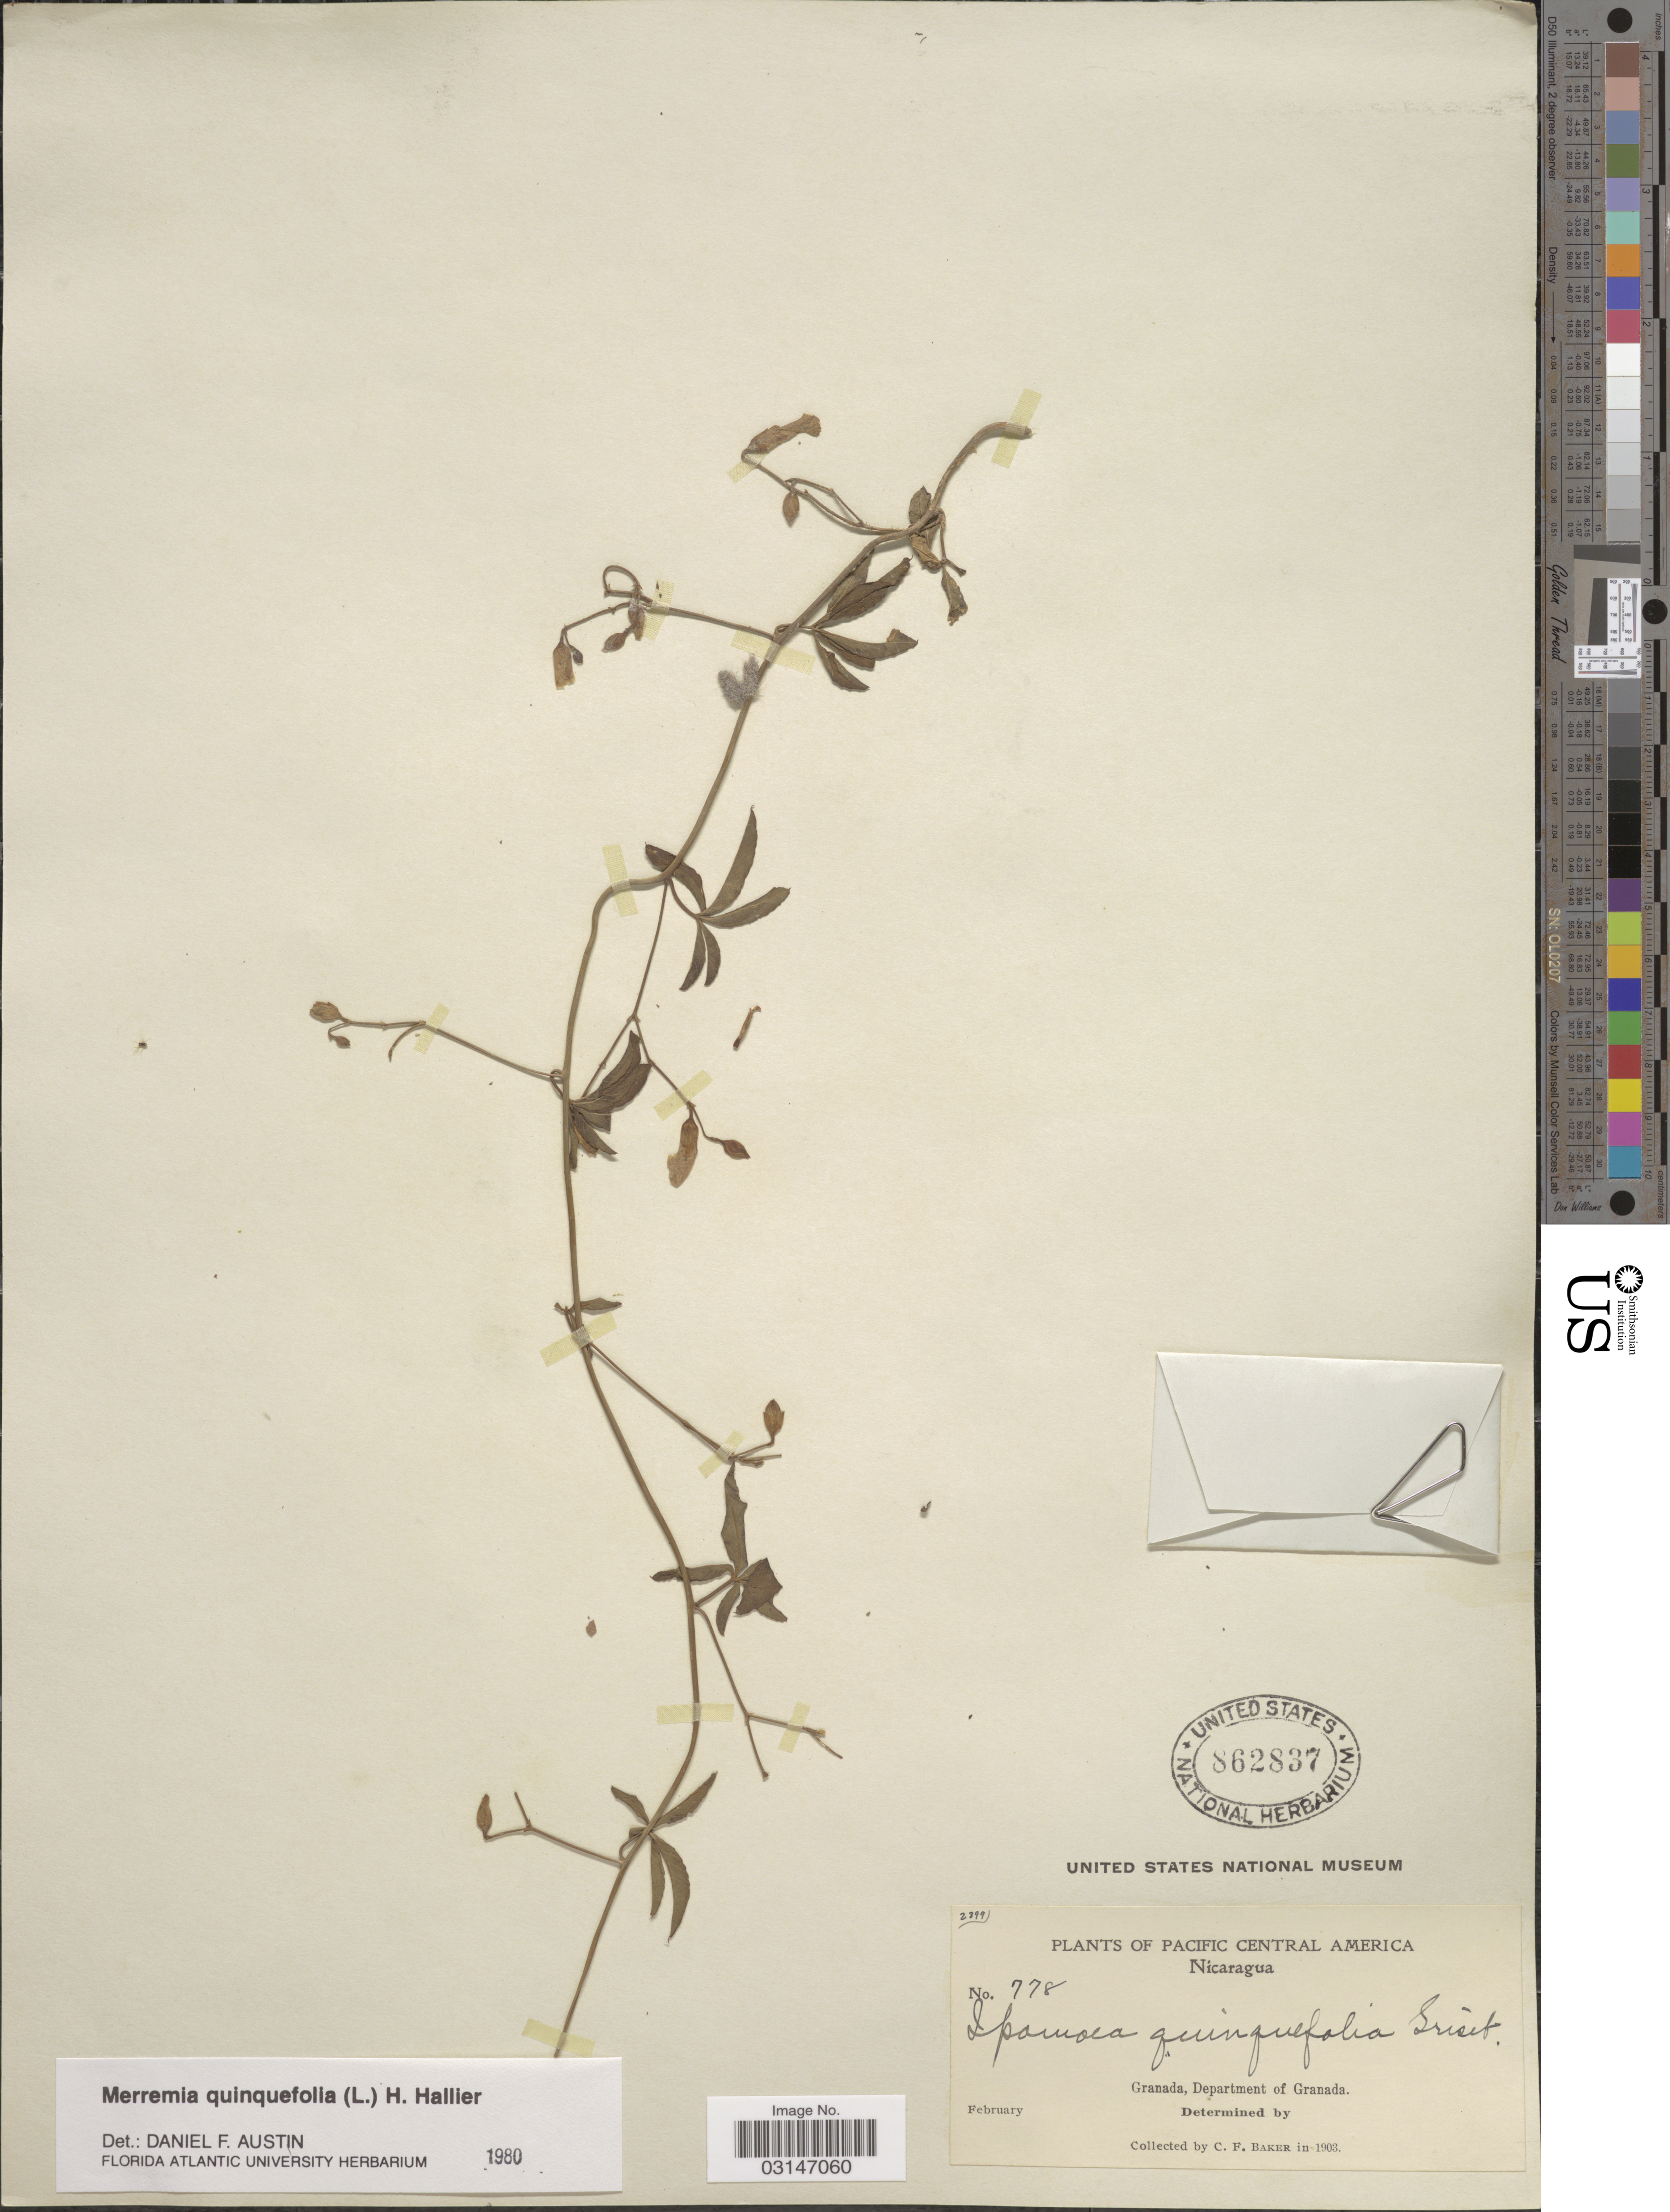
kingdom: Plantae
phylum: Tracheophyta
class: Magnoliopsida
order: Solanales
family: Convolvulaceae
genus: Distimake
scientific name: Distimake quinquefolius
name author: (L.) A. R. Simões & Staples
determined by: Strong, Mark T., (BOT), Smithsonian Institution - National Museum of Natural History (UNITED STATES)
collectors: C. F. Baker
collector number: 778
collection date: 1903-02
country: Nicaragua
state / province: Granada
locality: Pacific Central America, Granada, Department of Granada.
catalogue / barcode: US 862837